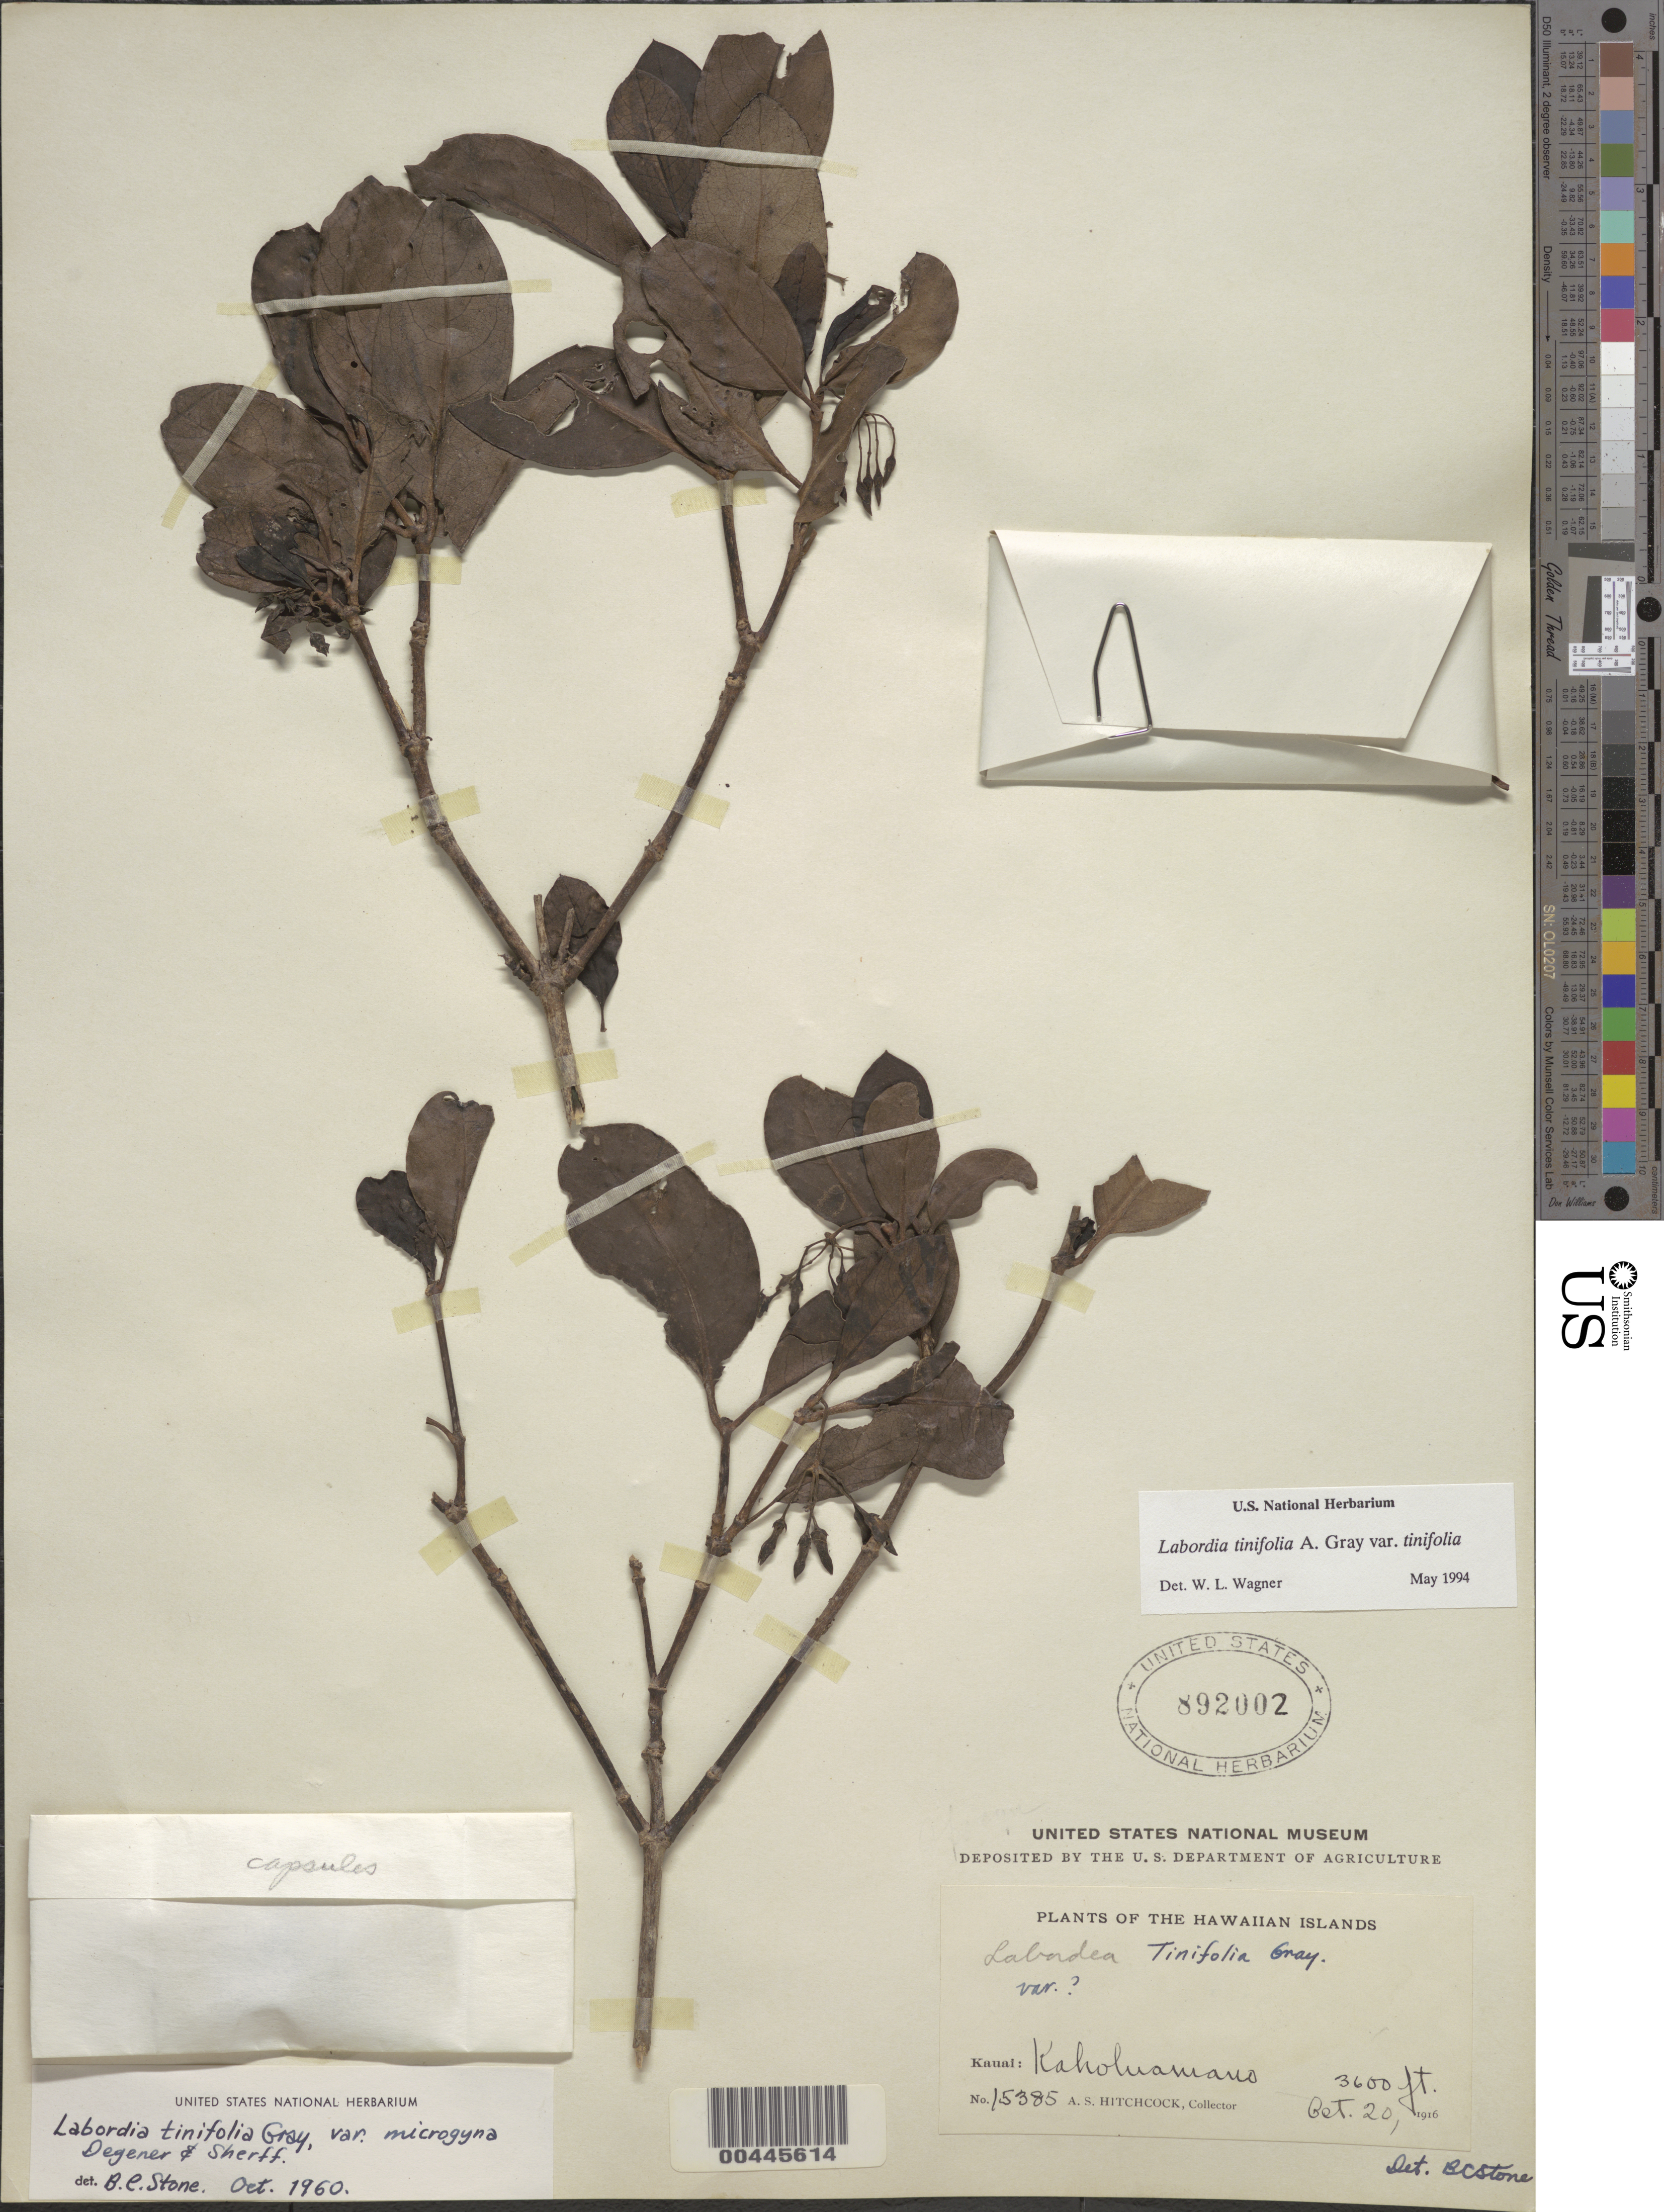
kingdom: Plantae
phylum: Tracheophyta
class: Magnoliopsida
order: Gentianales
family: Loganiaceae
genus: Geniostoma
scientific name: Geniostoma tinifolium var. tinifolium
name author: A. Gray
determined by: Wagner, W. L., (BOT), Smithsonian Institution - National Museum of Natural History (UNITED STATES)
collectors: A. S. Hitchcock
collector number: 15385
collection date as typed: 20 Oct 1916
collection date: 1916-10-20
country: United States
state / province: Hawaii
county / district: Kauai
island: Kaua'i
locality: Kaholuamano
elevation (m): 1097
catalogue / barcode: US 892002